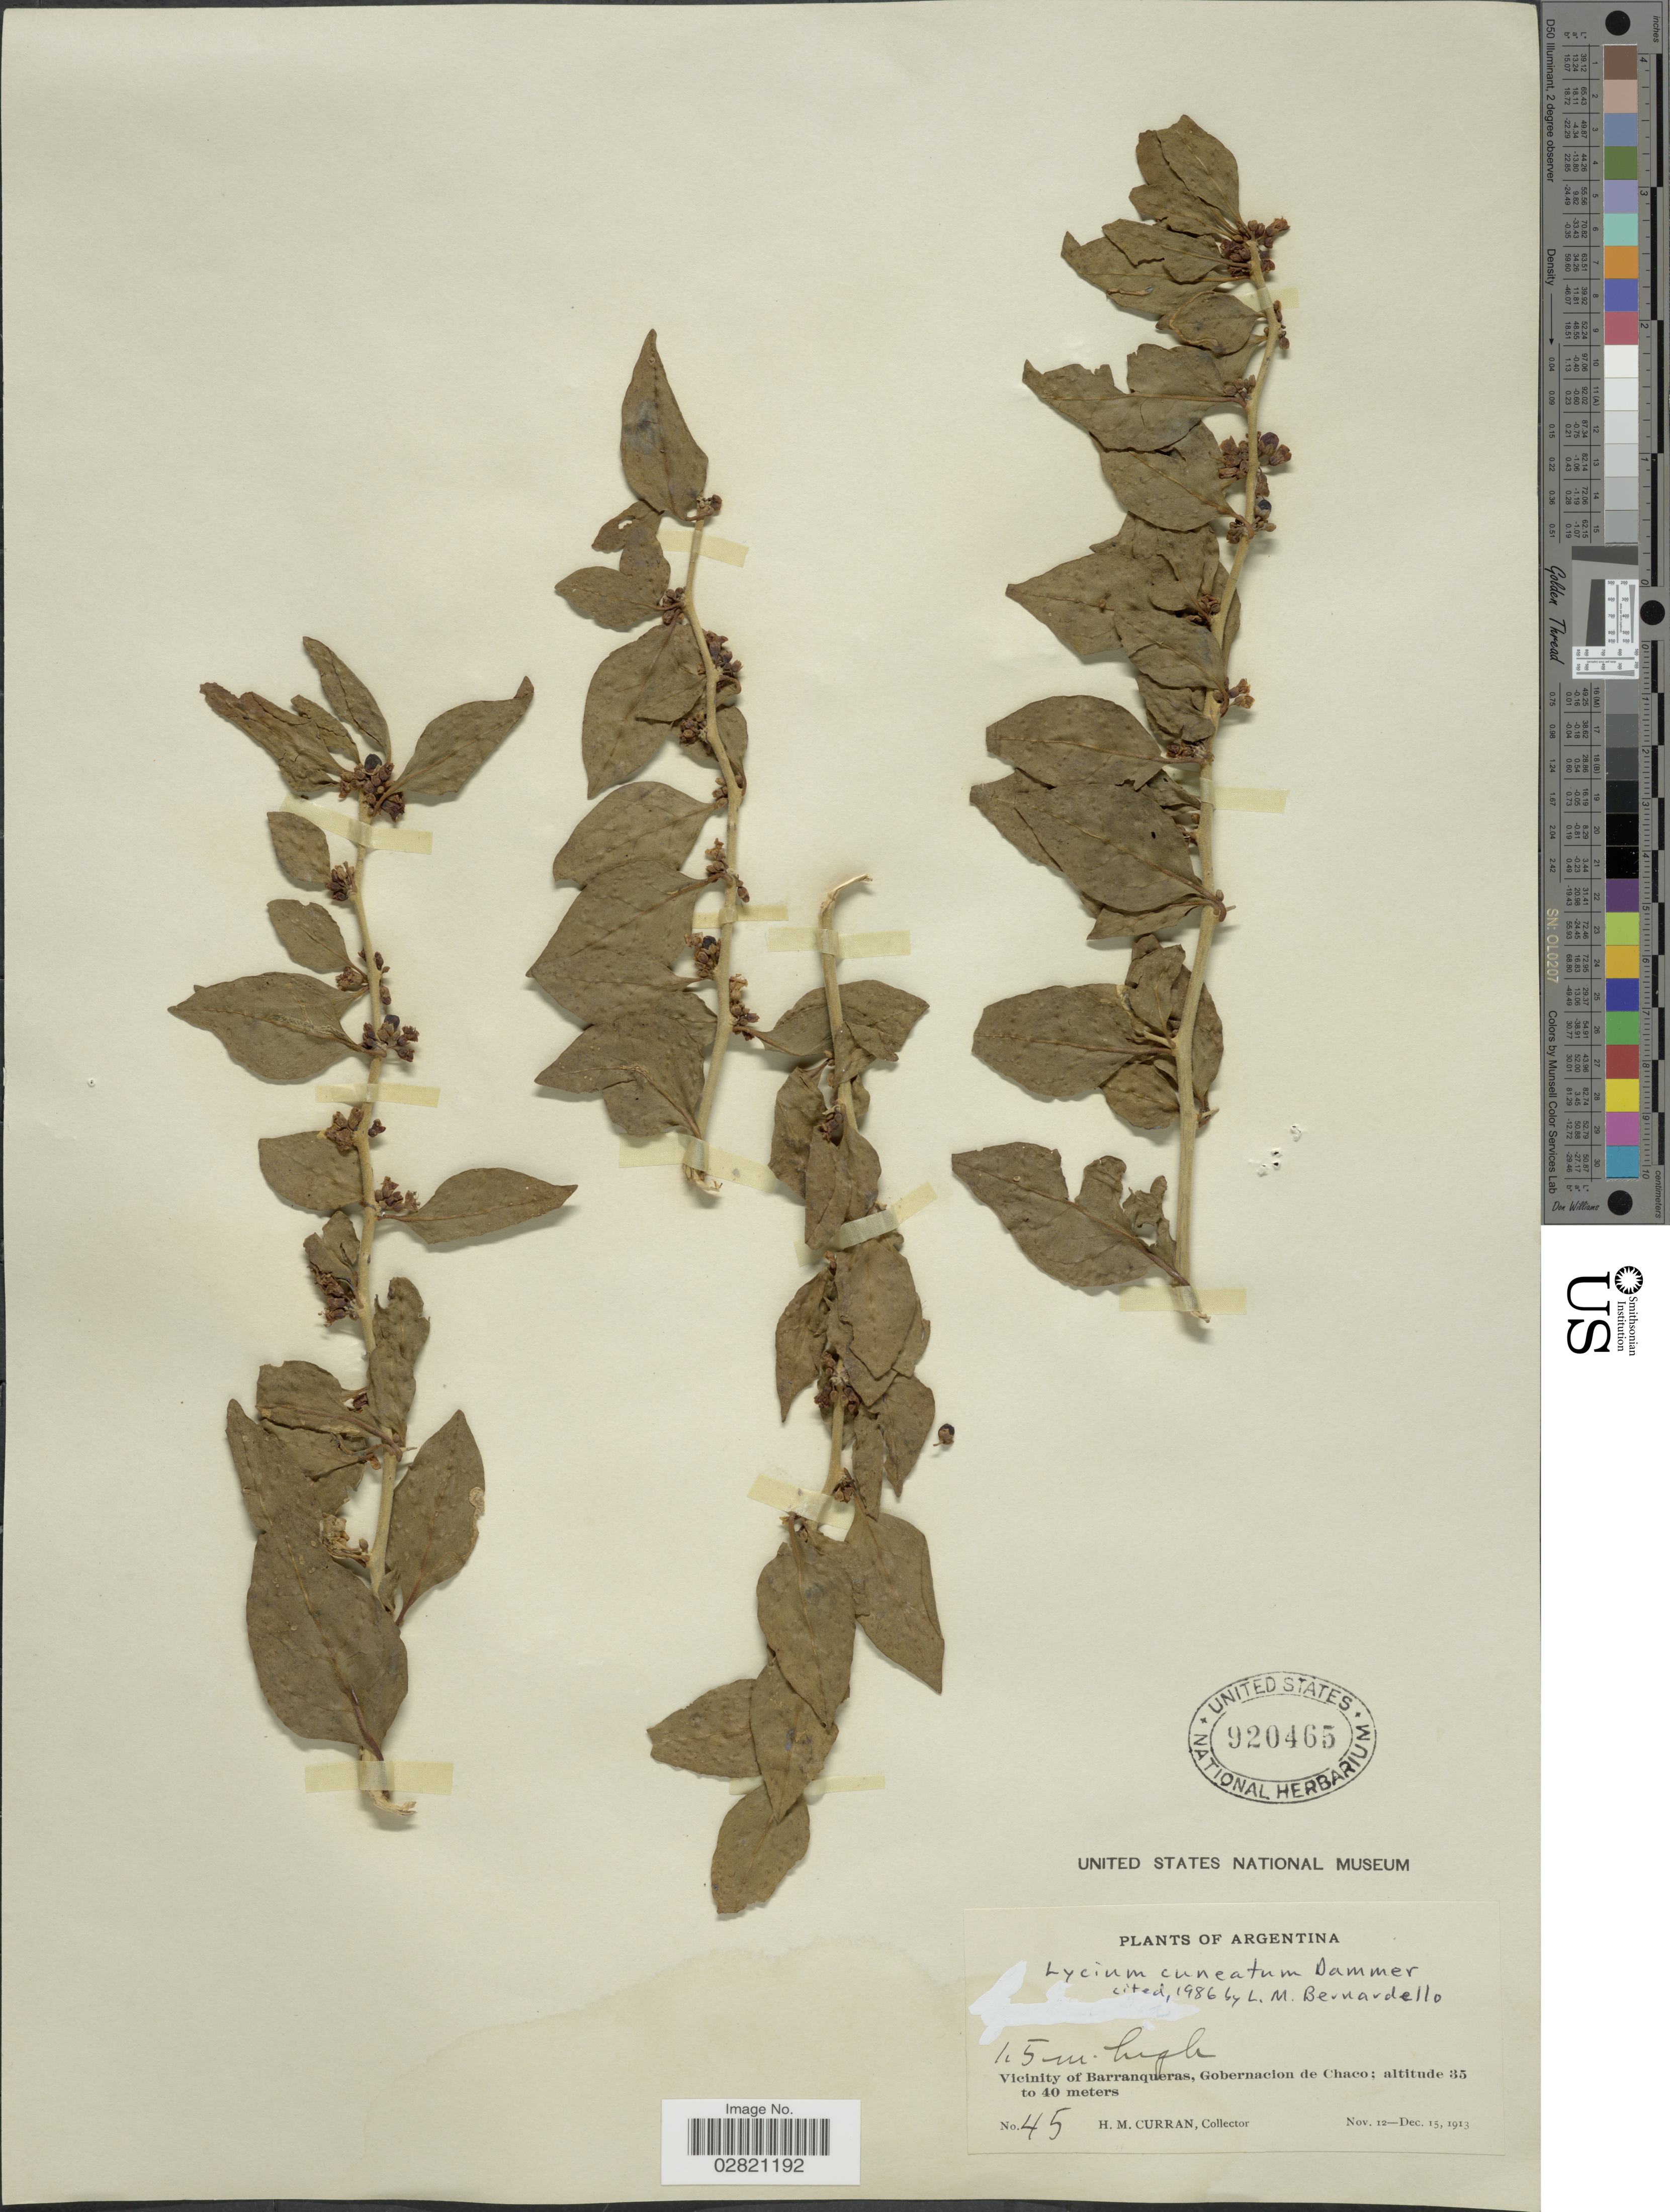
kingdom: Plantae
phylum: Tracheophyta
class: Magnoliopsida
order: Solanales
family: Solanaceae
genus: Lycium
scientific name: Lycium cuneatum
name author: Dammer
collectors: H. M. Curran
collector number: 45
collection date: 1913-11-12/1913-12-15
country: Argentina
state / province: Chaco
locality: Vicinity of Barranqueras, Gobernacion de Chaco.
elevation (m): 35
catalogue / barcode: US 920465